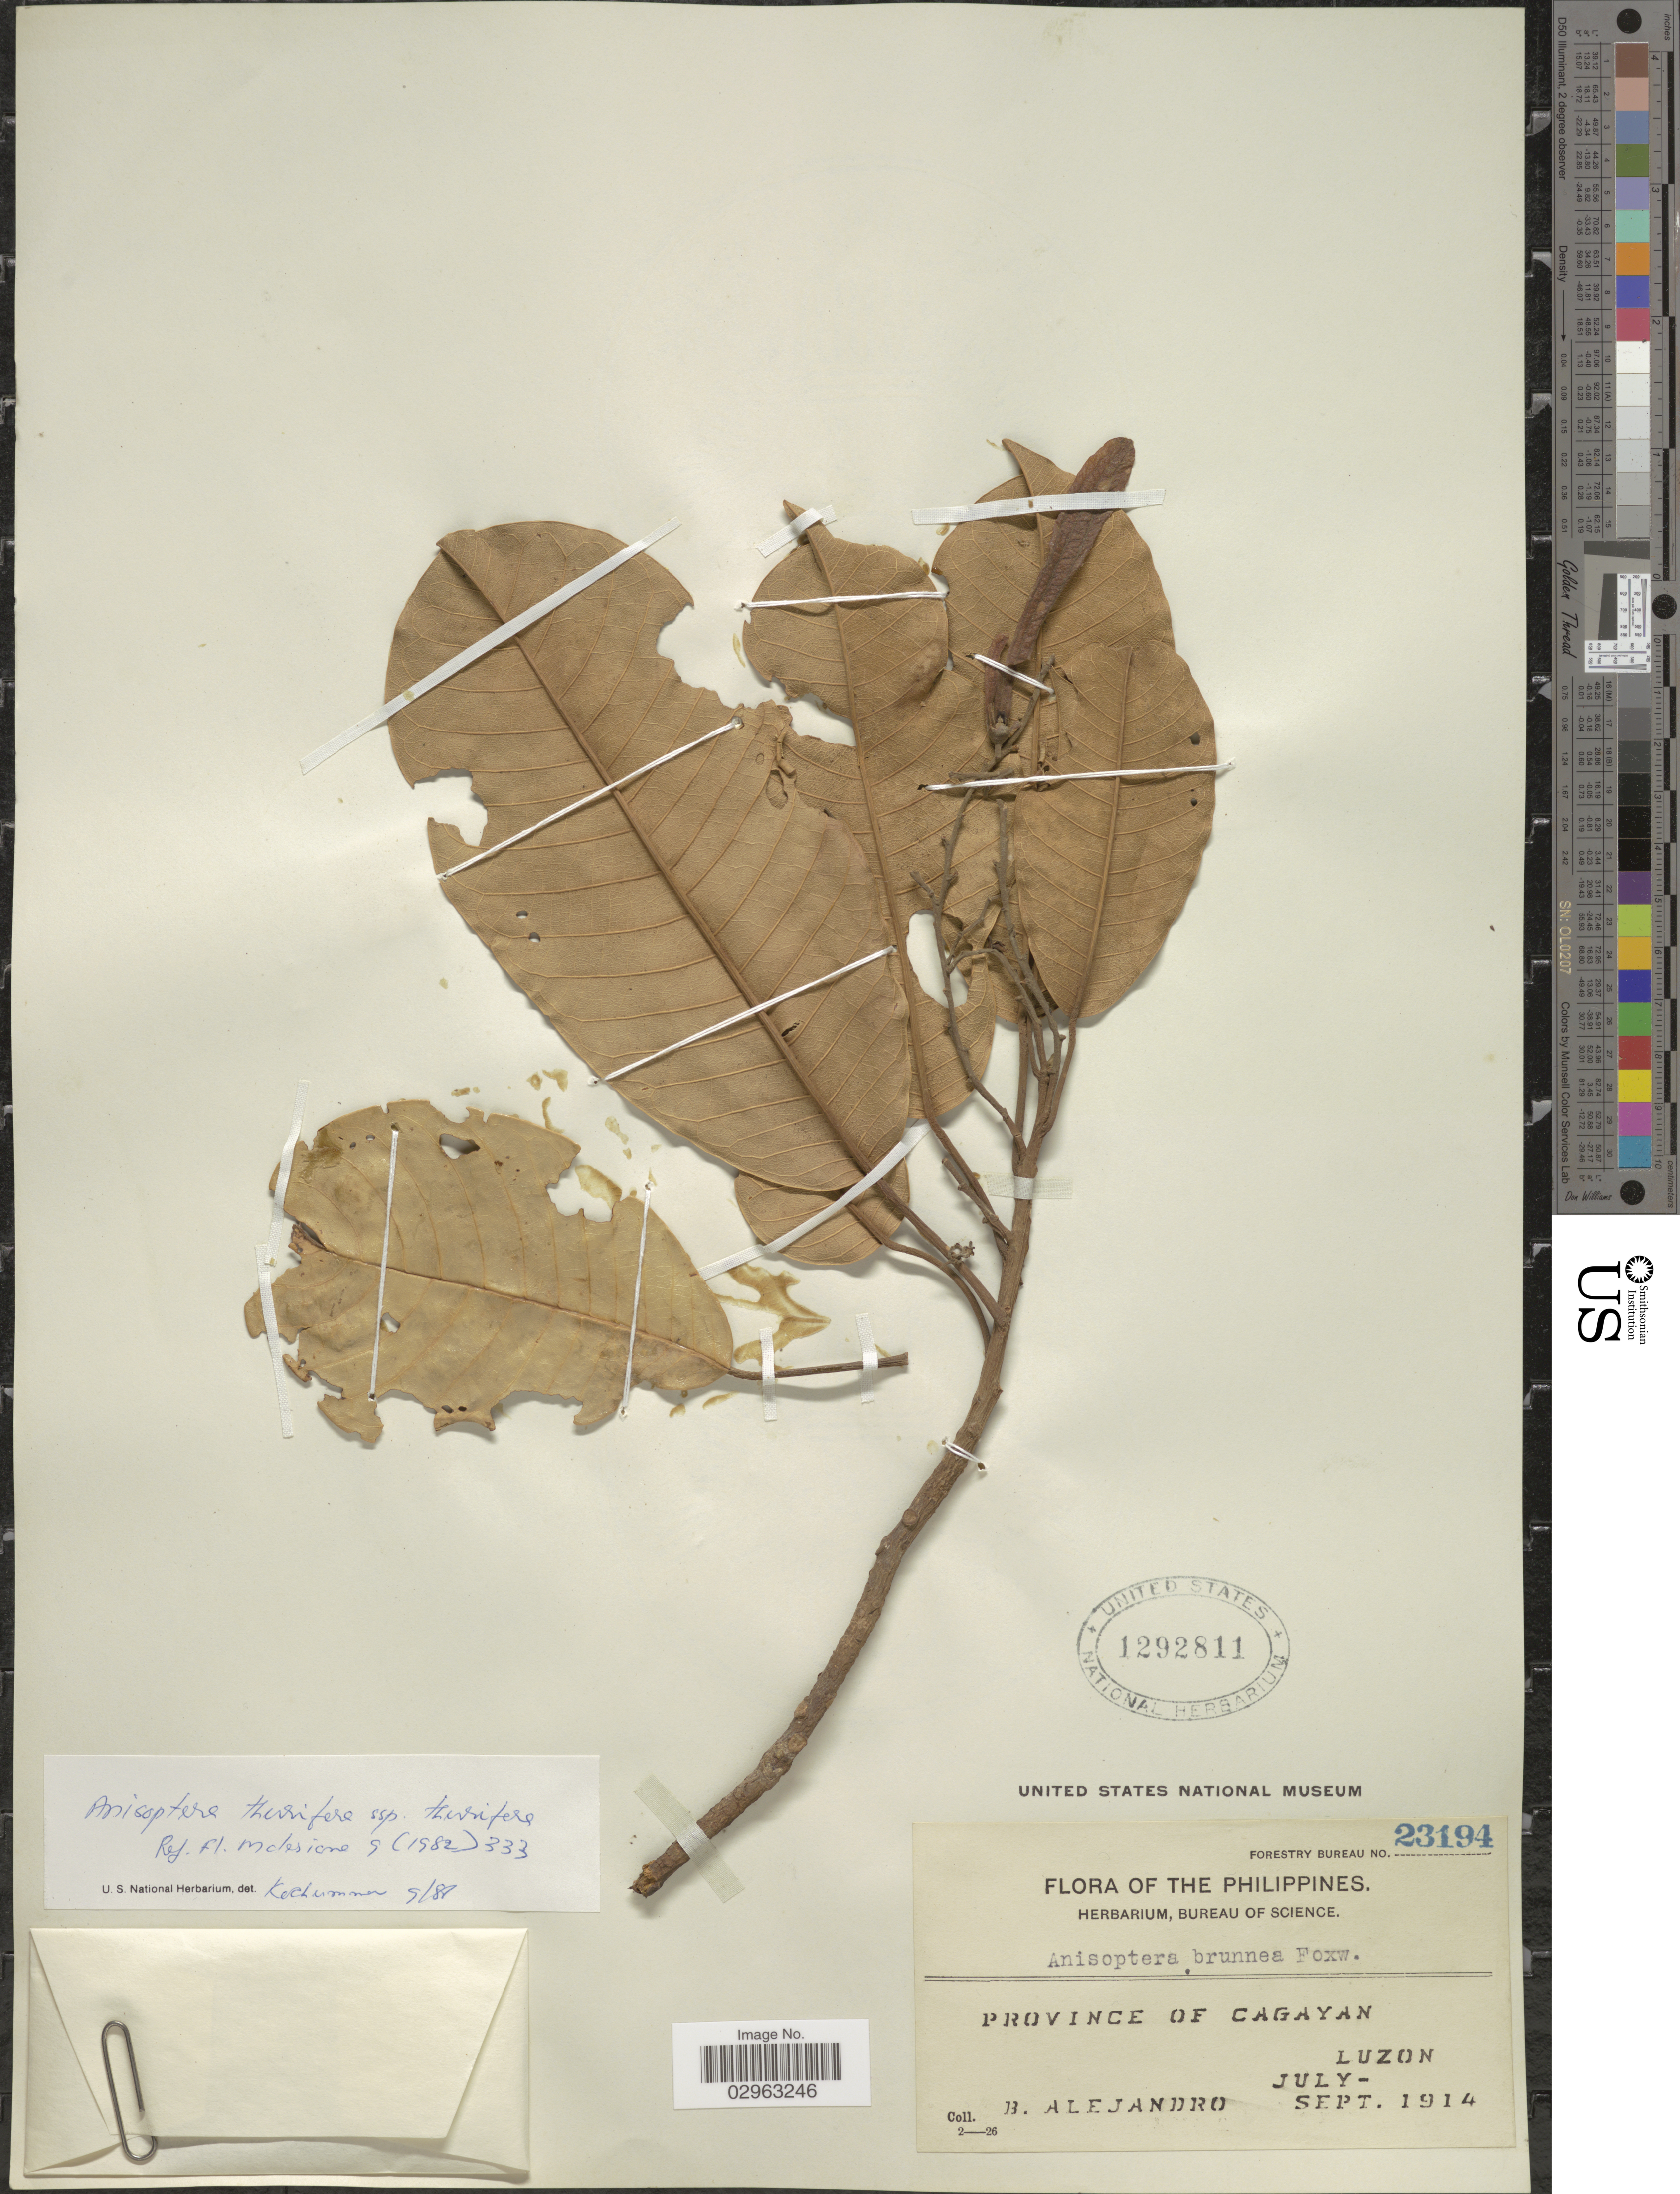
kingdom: Plantae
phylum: Tracheophyta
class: Magnoliopsida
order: Malvales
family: Dipterocarpaceae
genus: Anisoptera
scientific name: Anisoptera thurifera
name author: (Blanco) Blume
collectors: B. Alejandro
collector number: Forestry Bureau 23194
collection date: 1914-07/1914-09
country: Philippines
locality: Province of Cagayan, Luzon.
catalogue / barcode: US 1292811